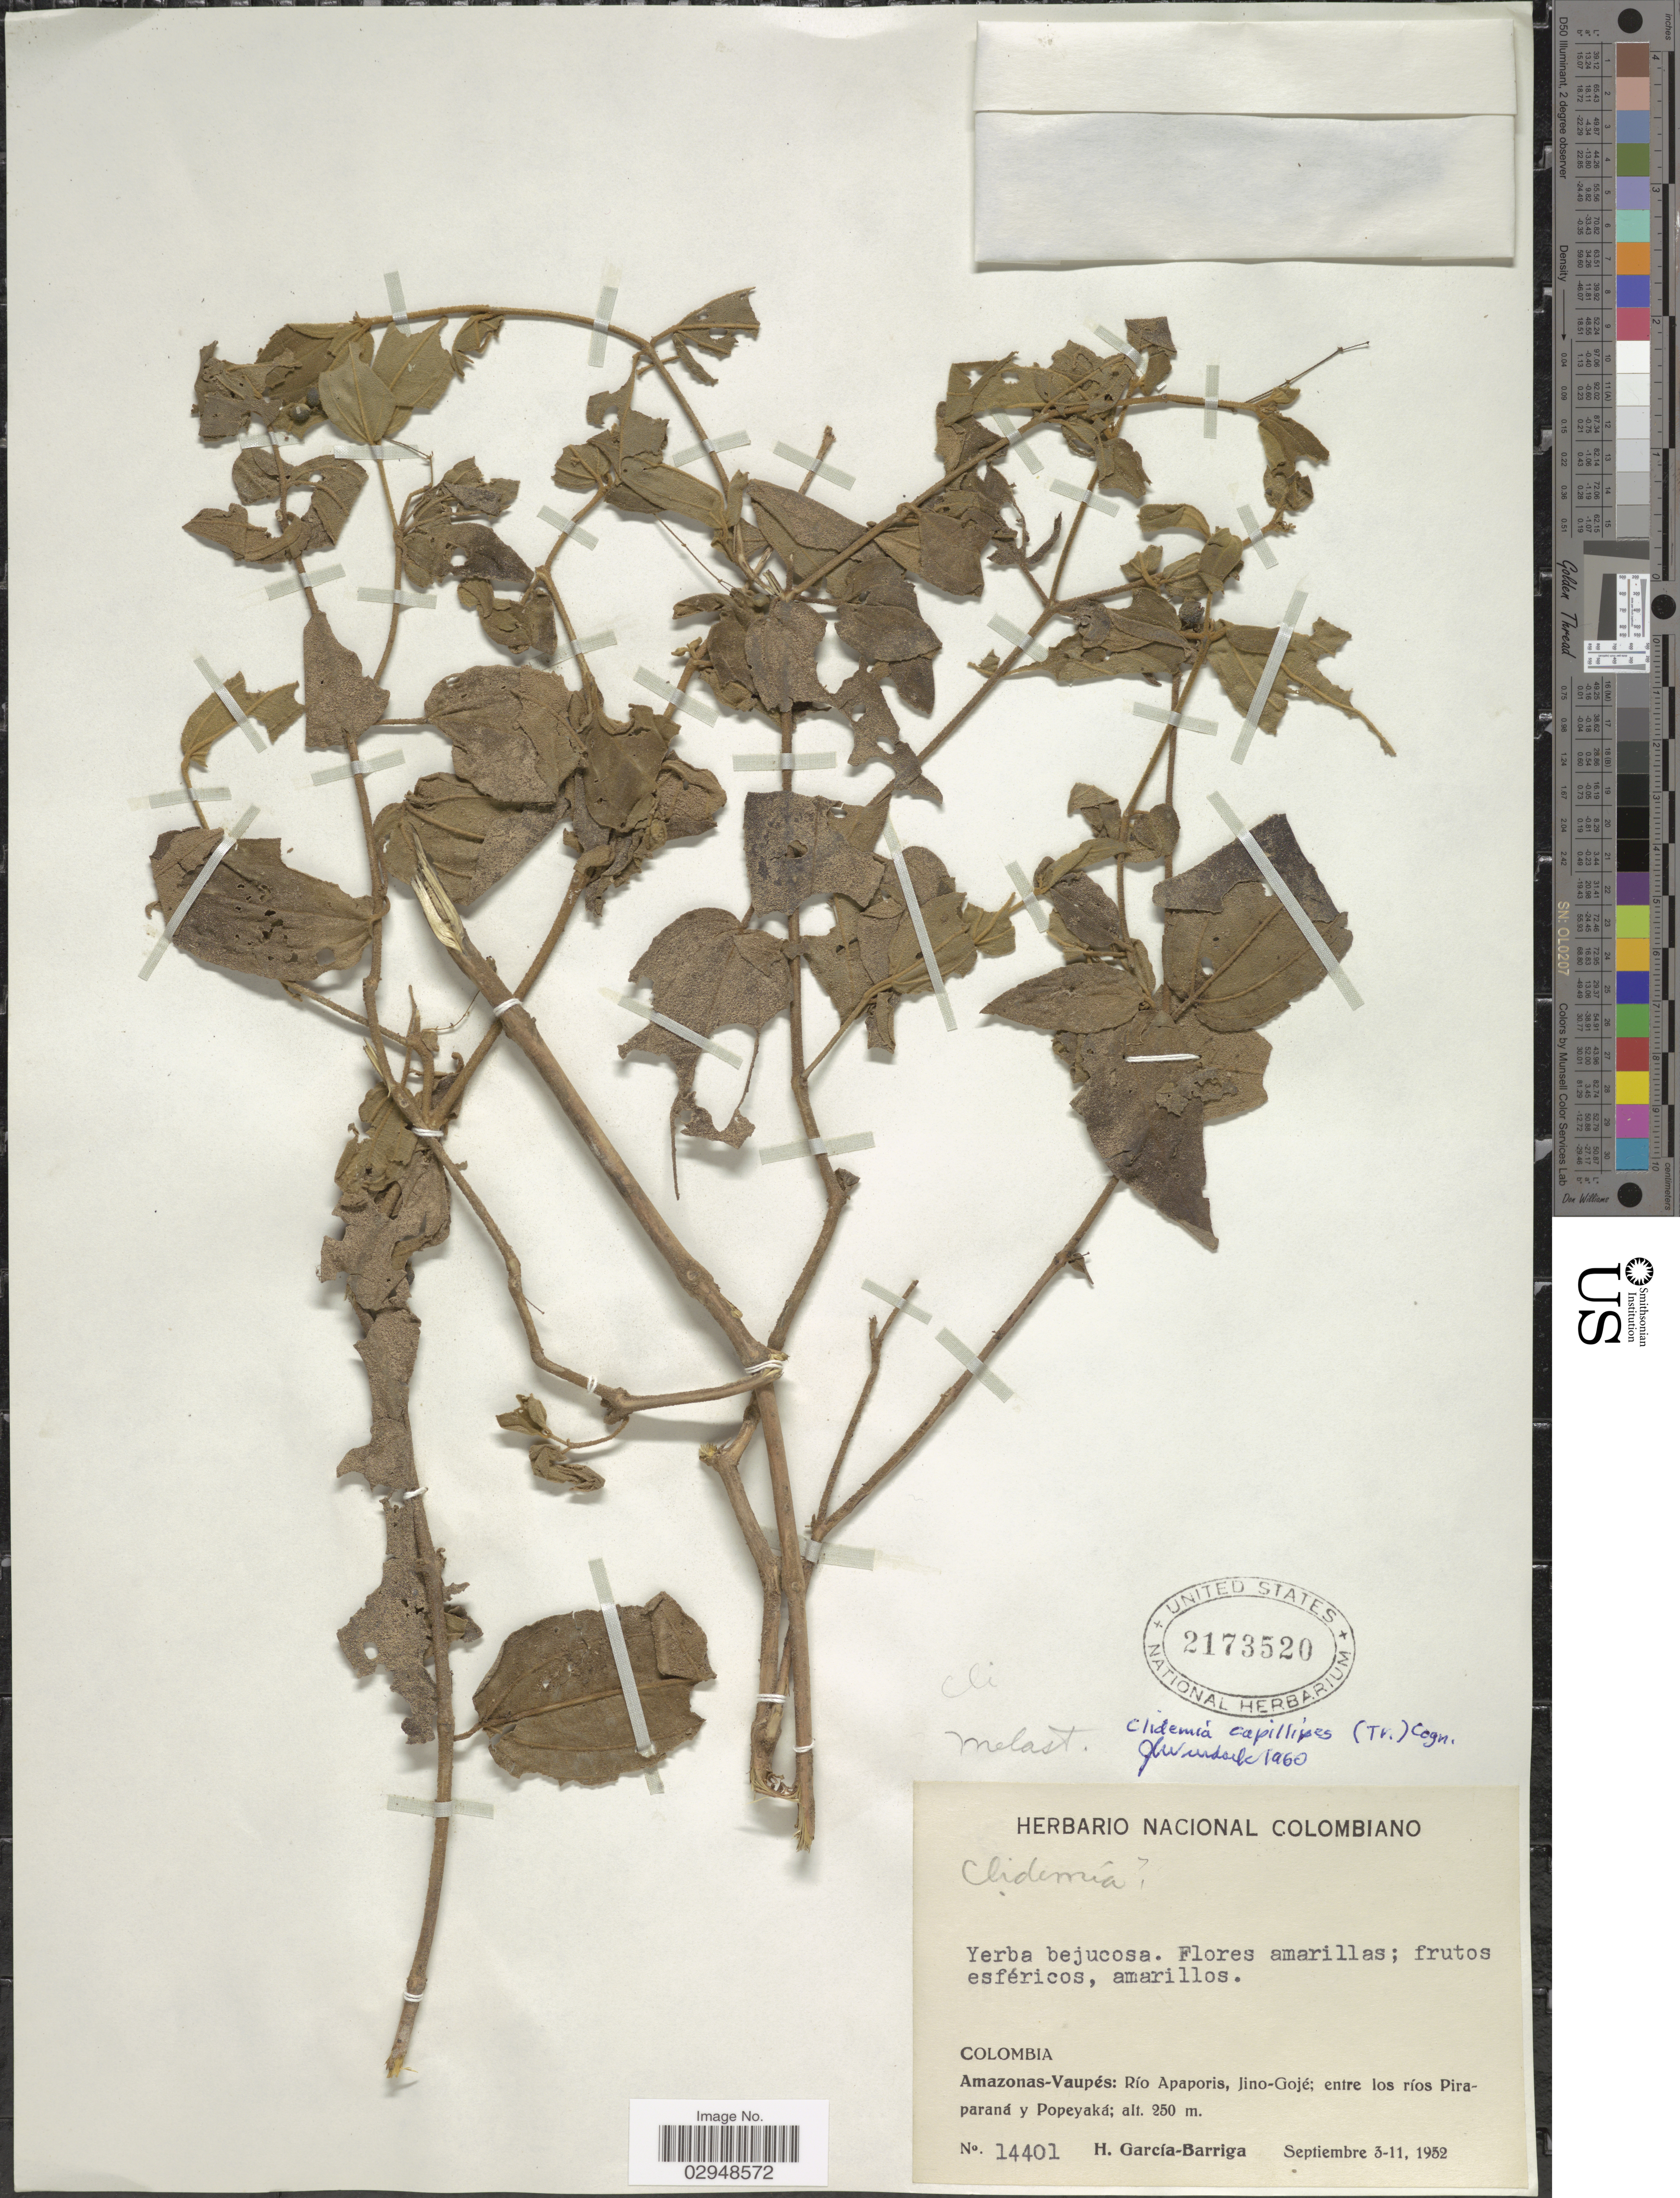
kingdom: Plantae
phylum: Tracheophyta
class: Magnoliopsida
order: Myrtales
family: Melastomataceae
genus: Clidemia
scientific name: Clidemia capillipes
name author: (Triana) Cogn.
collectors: H. García Barriga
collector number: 14401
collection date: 1952-09-03/1952-09-11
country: Colombia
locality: Amazonas-Vaupés: Río Apaporis, Jino-Gojé; entre los río Piraparaná y Popeyaká.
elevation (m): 250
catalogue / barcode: US 2173520